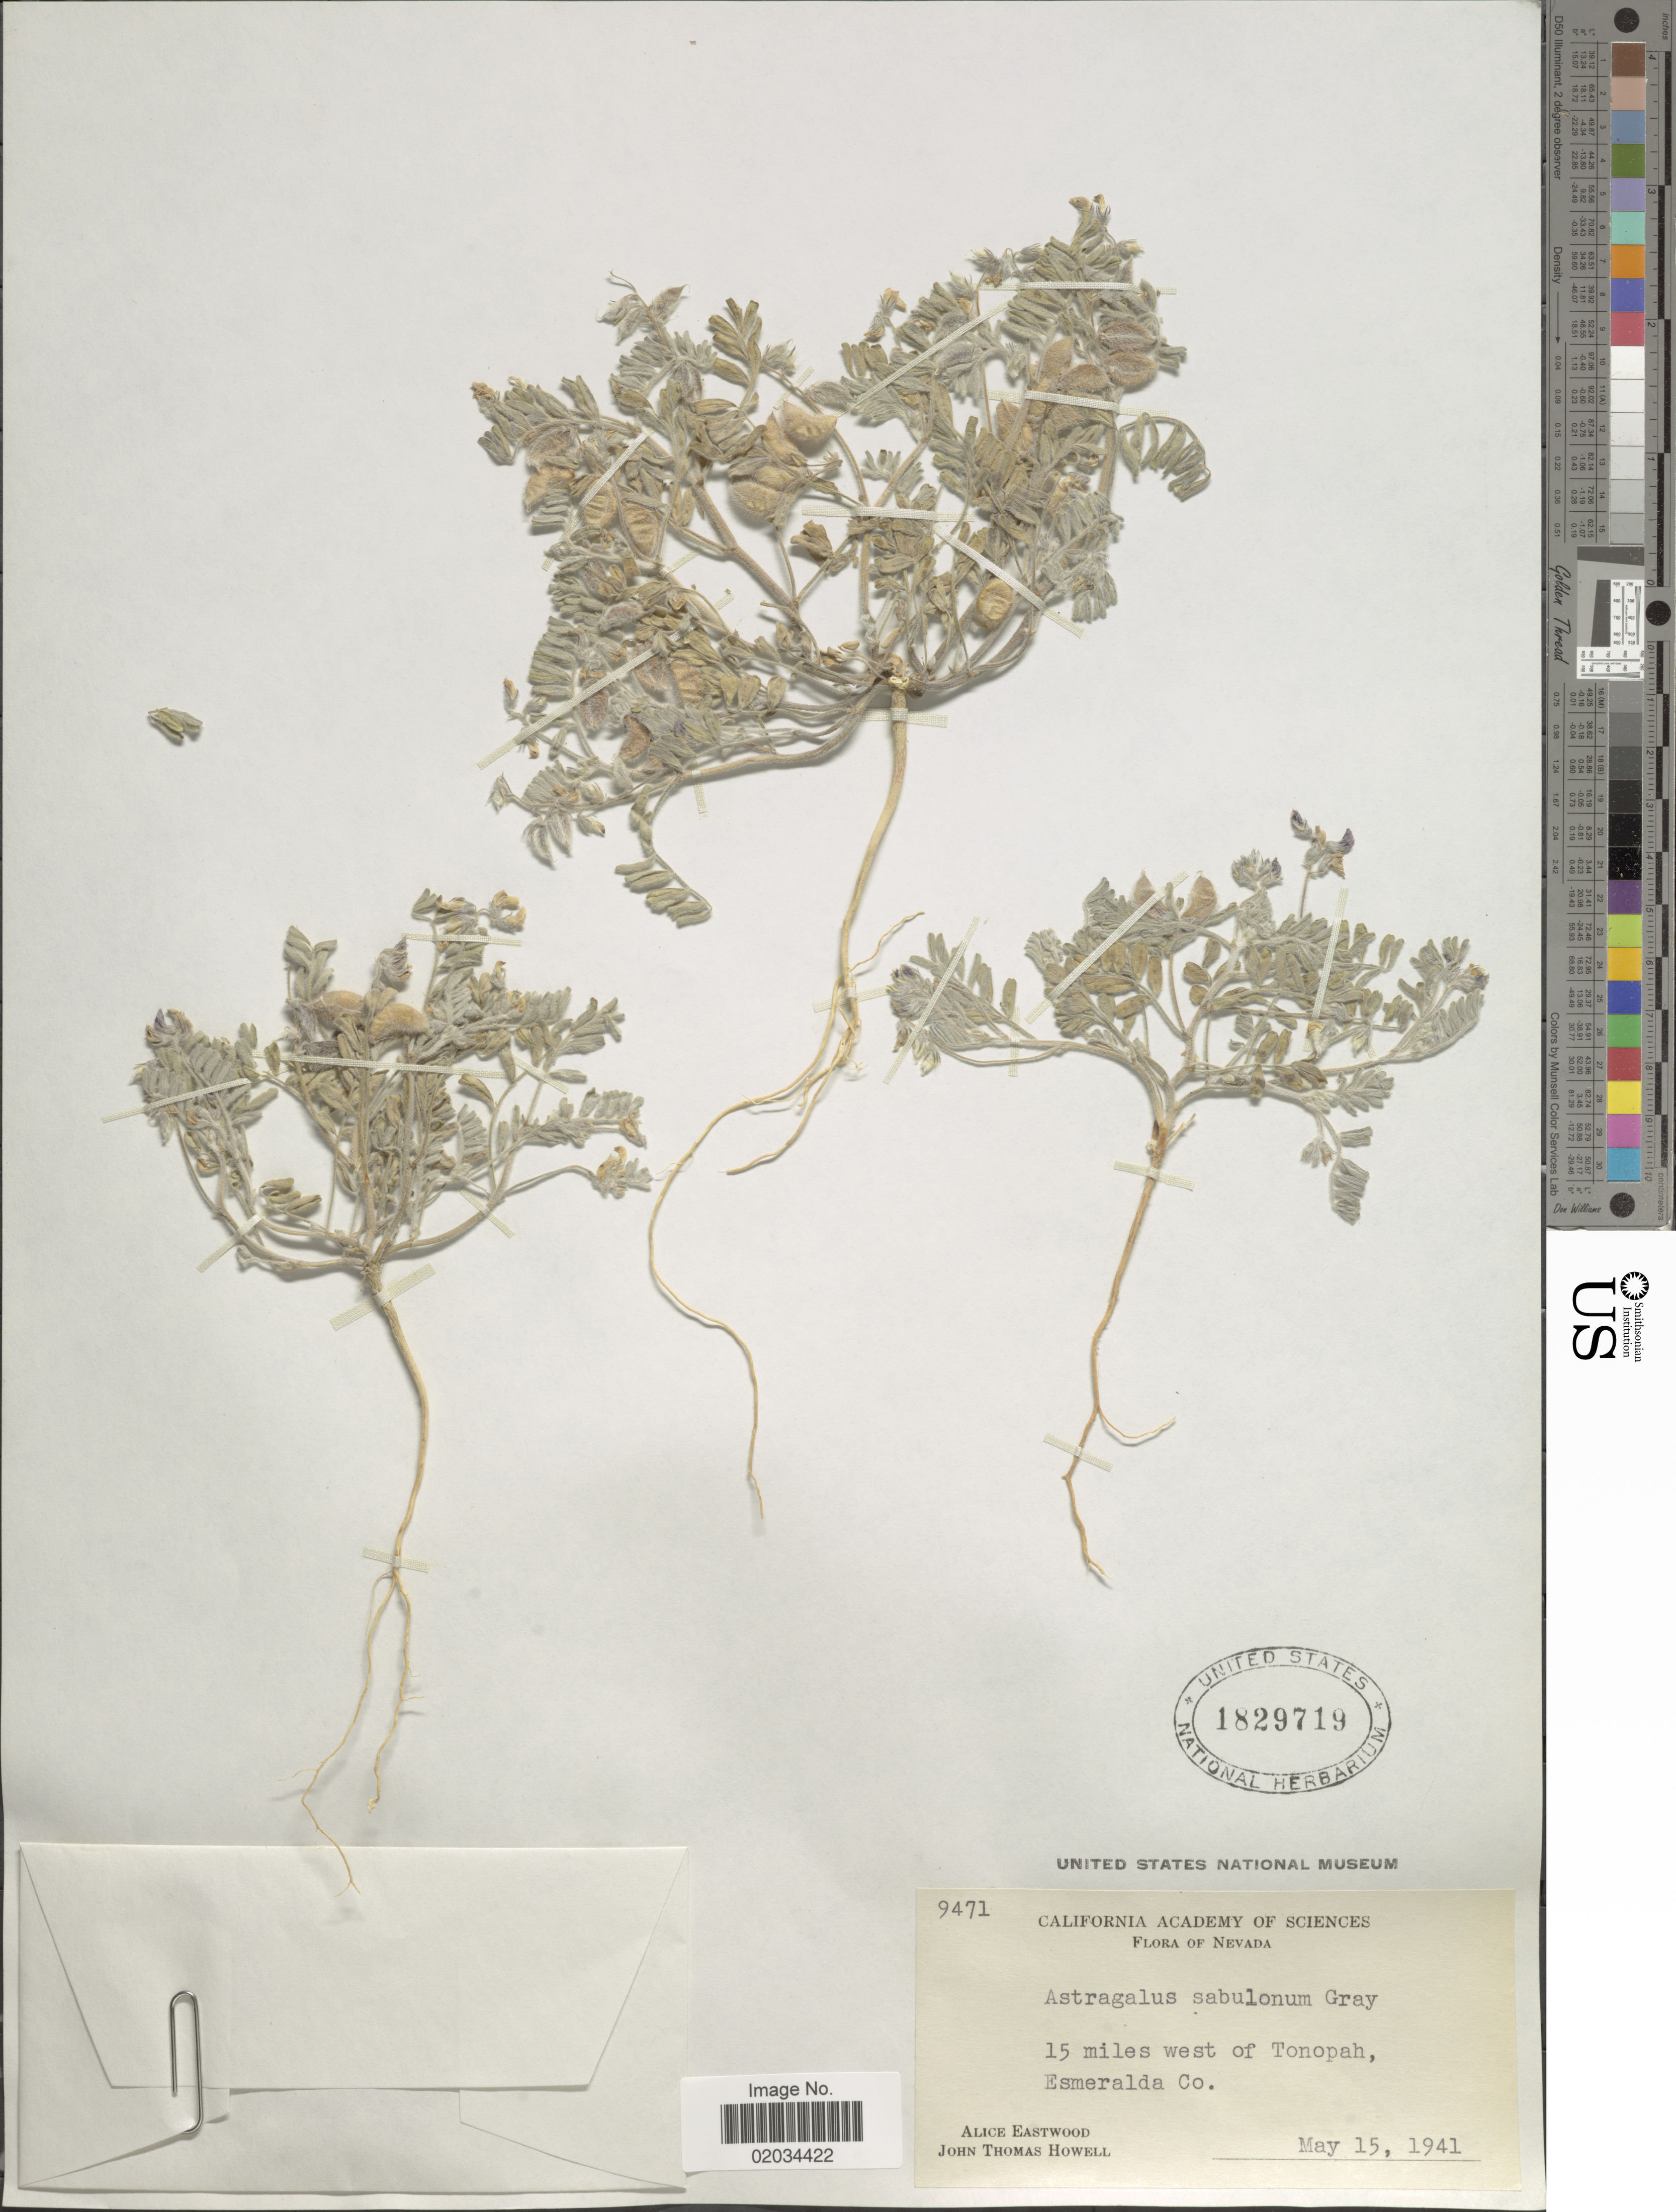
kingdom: Plantae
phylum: Tracheophyta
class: Magnoliopsida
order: Fabales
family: Fabaceae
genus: Astragalus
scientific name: Astragalus sabulonum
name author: A. Gray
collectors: A. Eastwood & J. T. Howell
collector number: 9471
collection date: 1941-05-15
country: United States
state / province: Nevada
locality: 15 miles west of Tonopah, Esmeralda Co.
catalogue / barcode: US 1829719